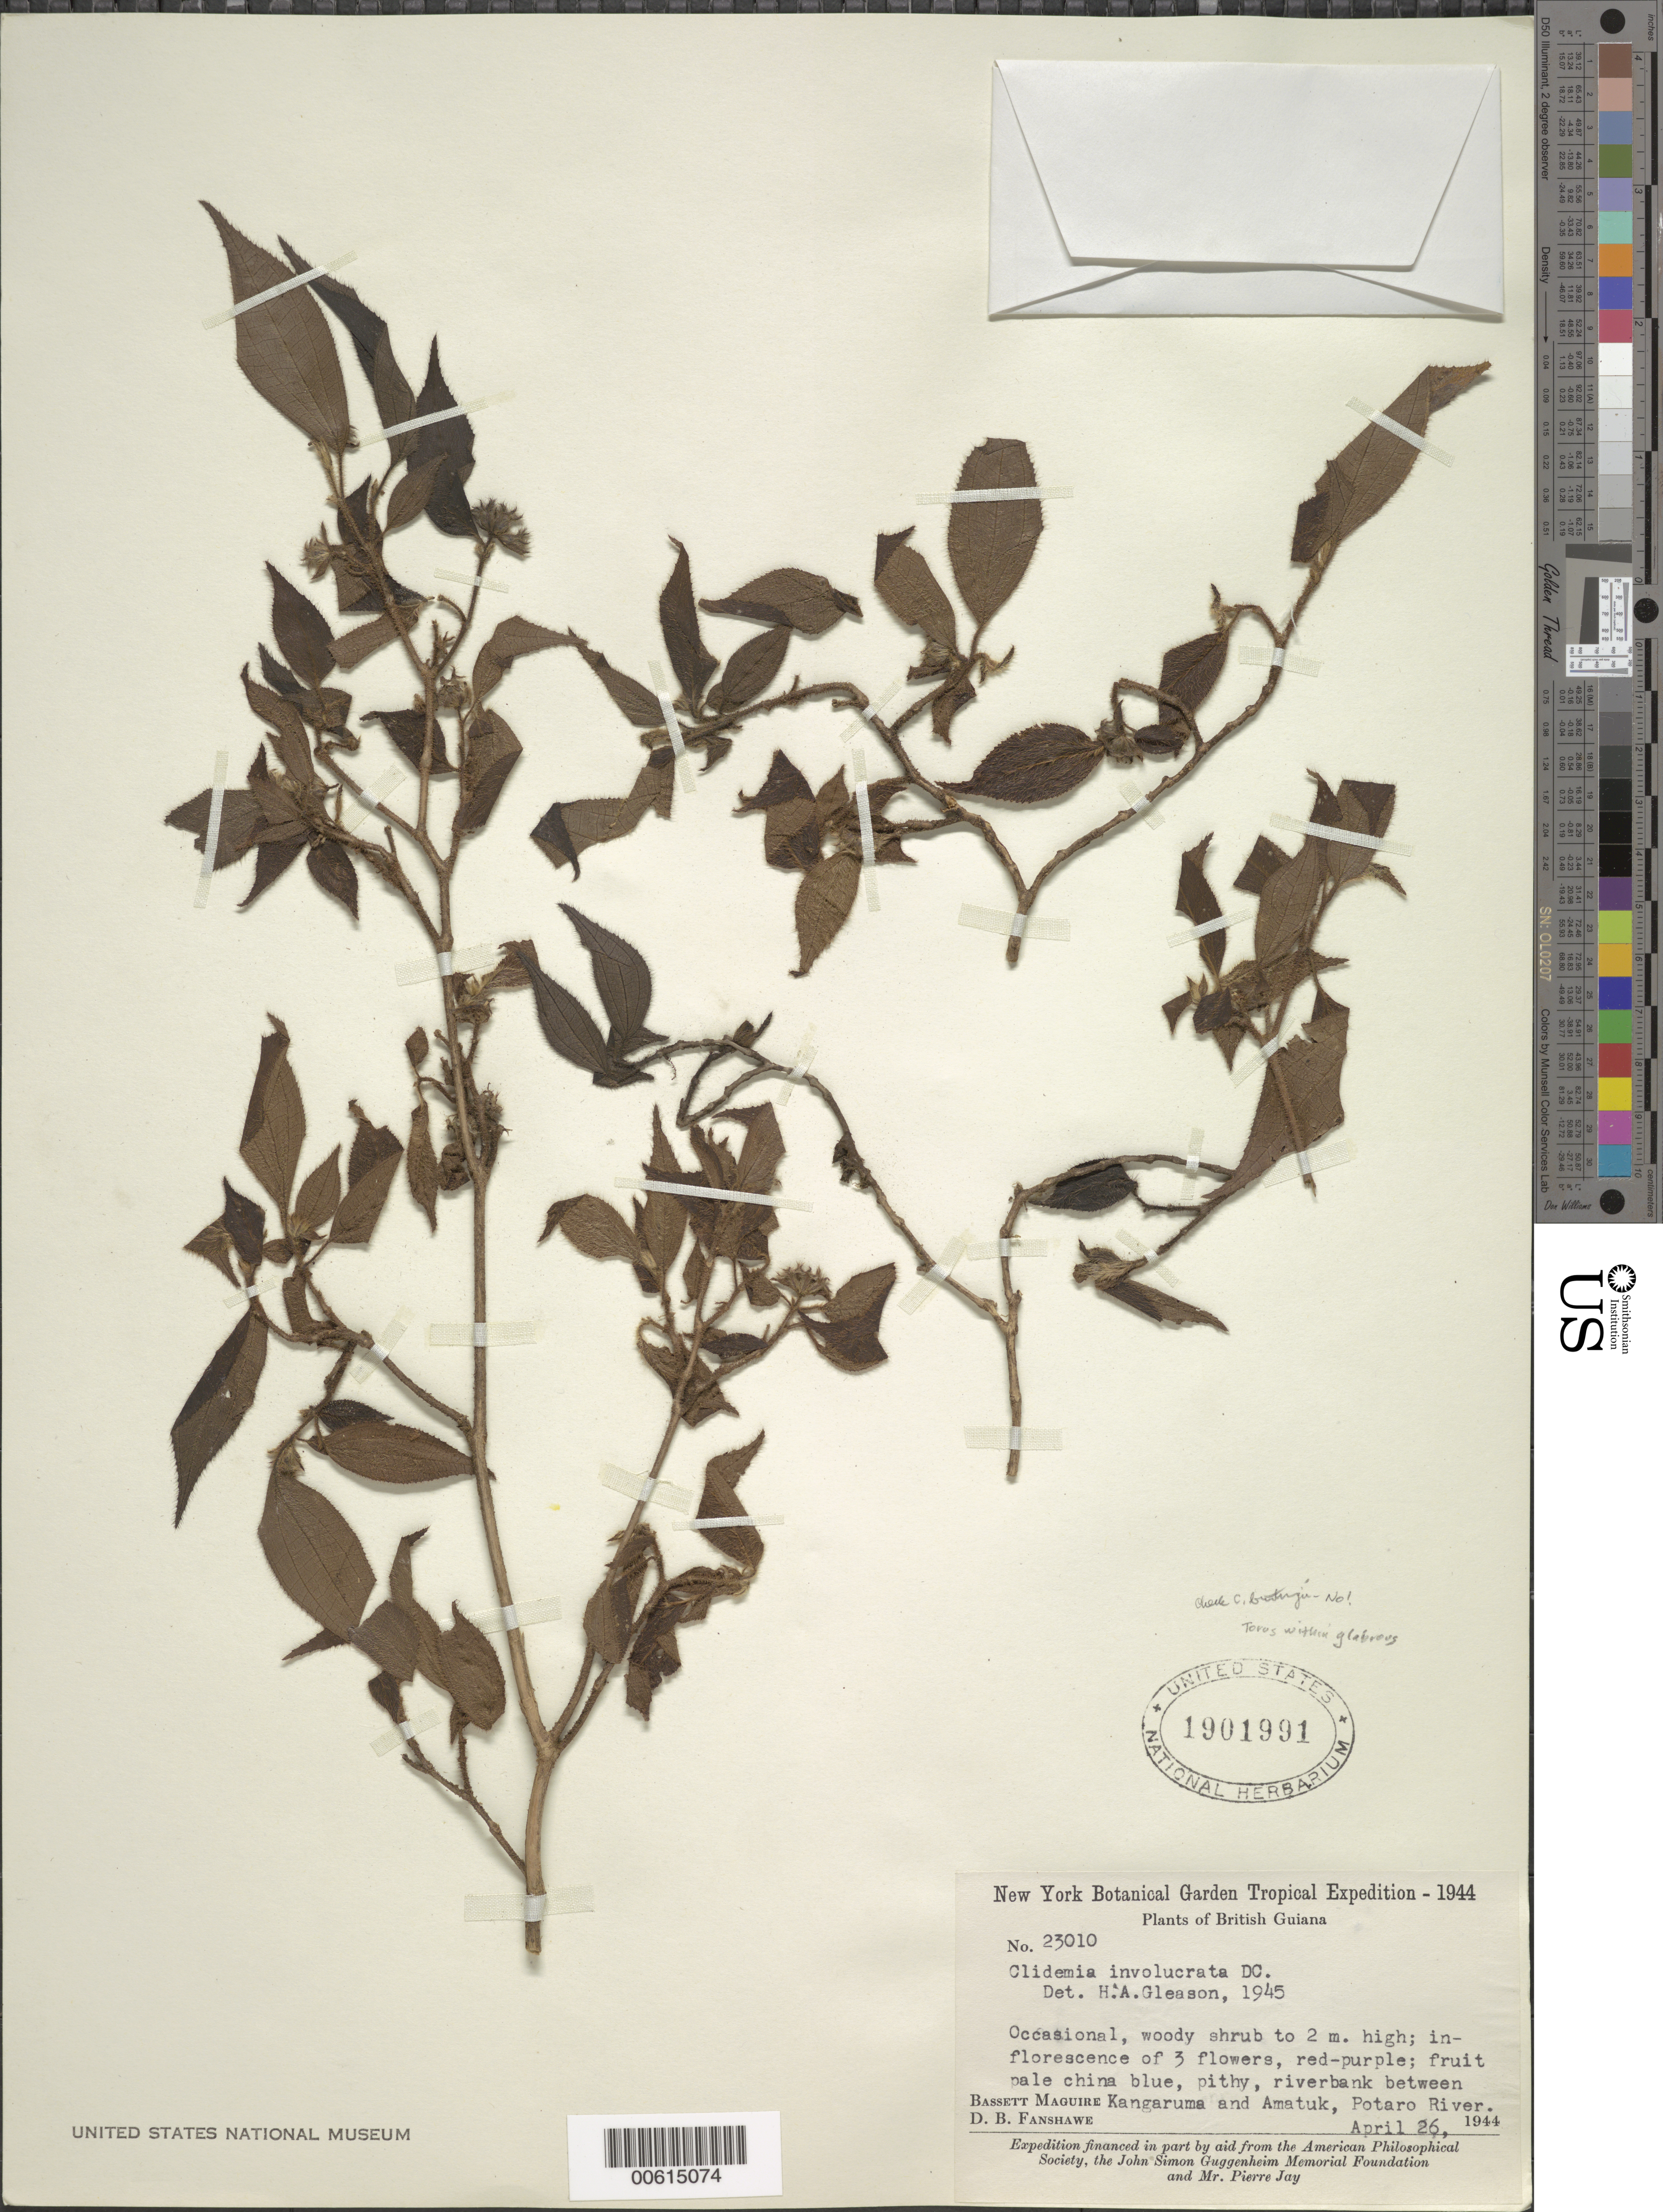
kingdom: Plantae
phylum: Tracheophyta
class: Magnoliopsida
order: Myrtales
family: Melastomataceae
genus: Clidemia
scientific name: Clidemia involucrata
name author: DC.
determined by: Gleason, H. A.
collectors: B. Maguire & D. B. Fanshawe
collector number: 23010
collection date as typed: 26-Apr-44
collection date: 1944-04-26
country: Guyana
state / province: Potaro-Siparuni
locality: Kangaruma-Amatuk, riverbank betw., Potaro River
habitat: Riverbank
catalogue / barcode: US 1901991